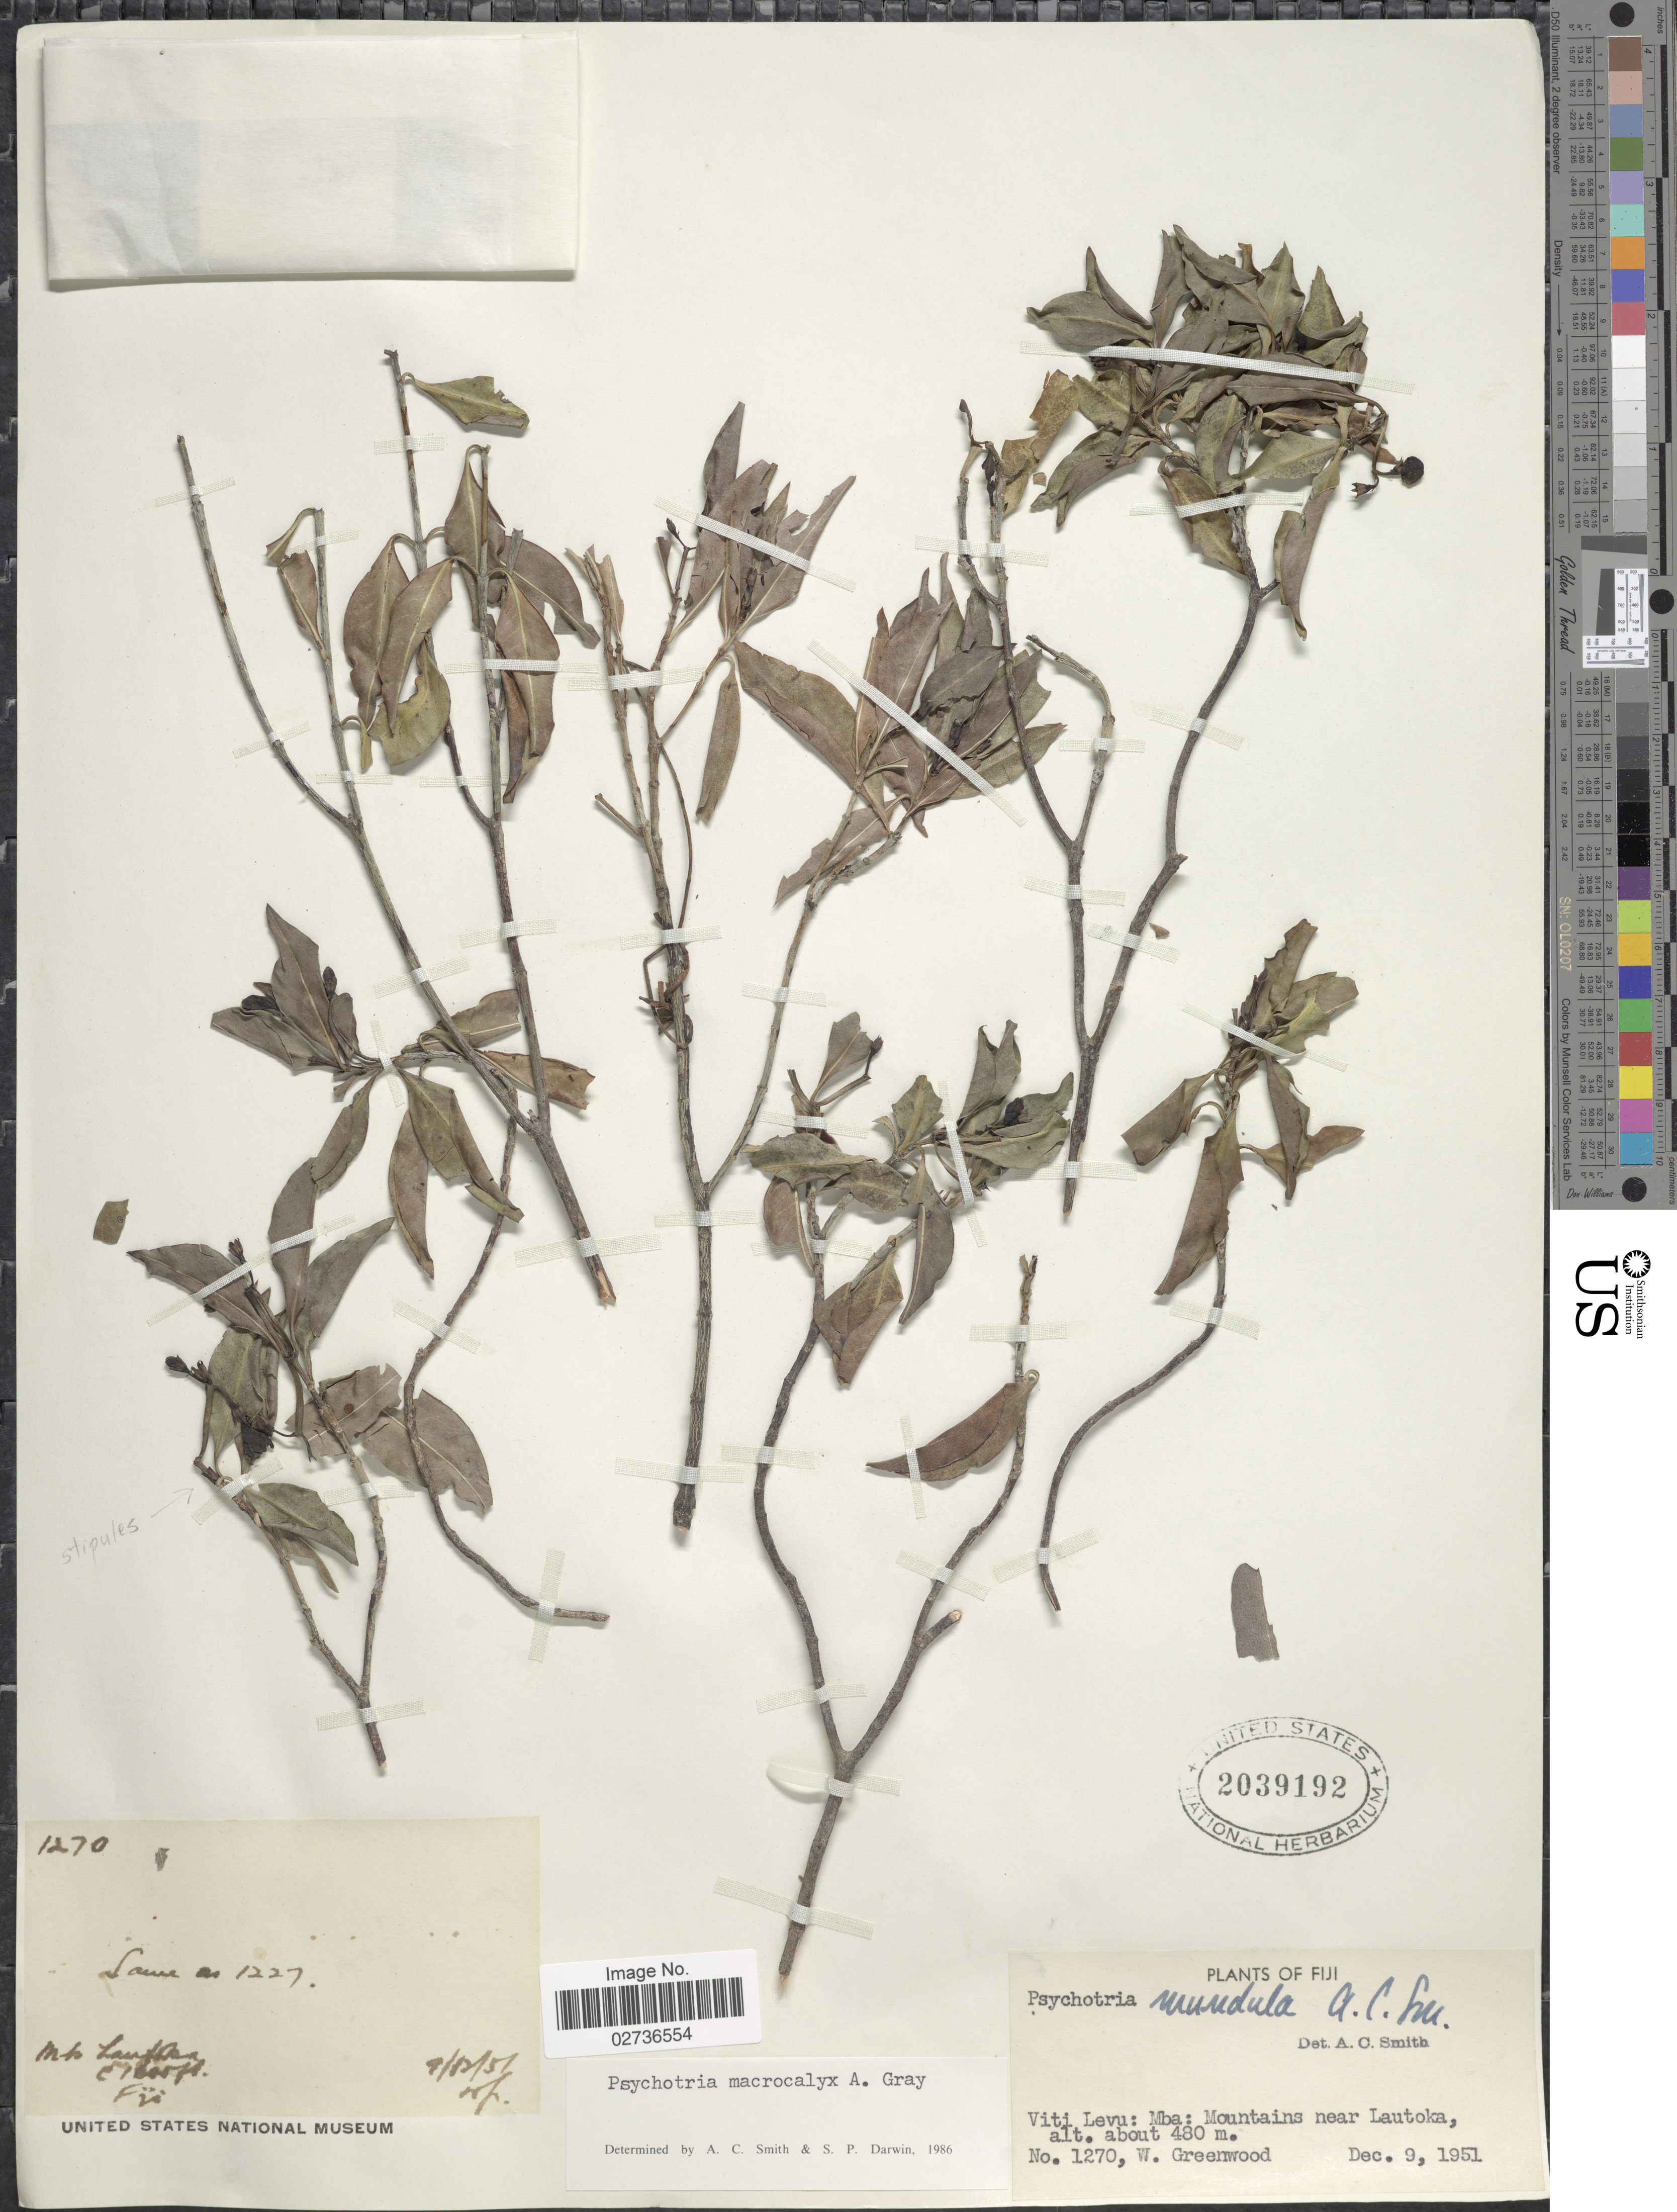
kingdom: Plantae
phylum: Tracheophyta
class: Magnoliopsida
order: Gentianales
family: Rubiaceae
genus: Psychotria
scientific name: Psychotria macrocalyx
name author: A. Gray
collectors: W. Greenwood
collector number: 1270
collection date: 1951-12-09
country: Fiji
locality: Viti Levu: Mba: Mountains near Lautoka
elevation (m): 480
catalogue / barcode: US 2039192